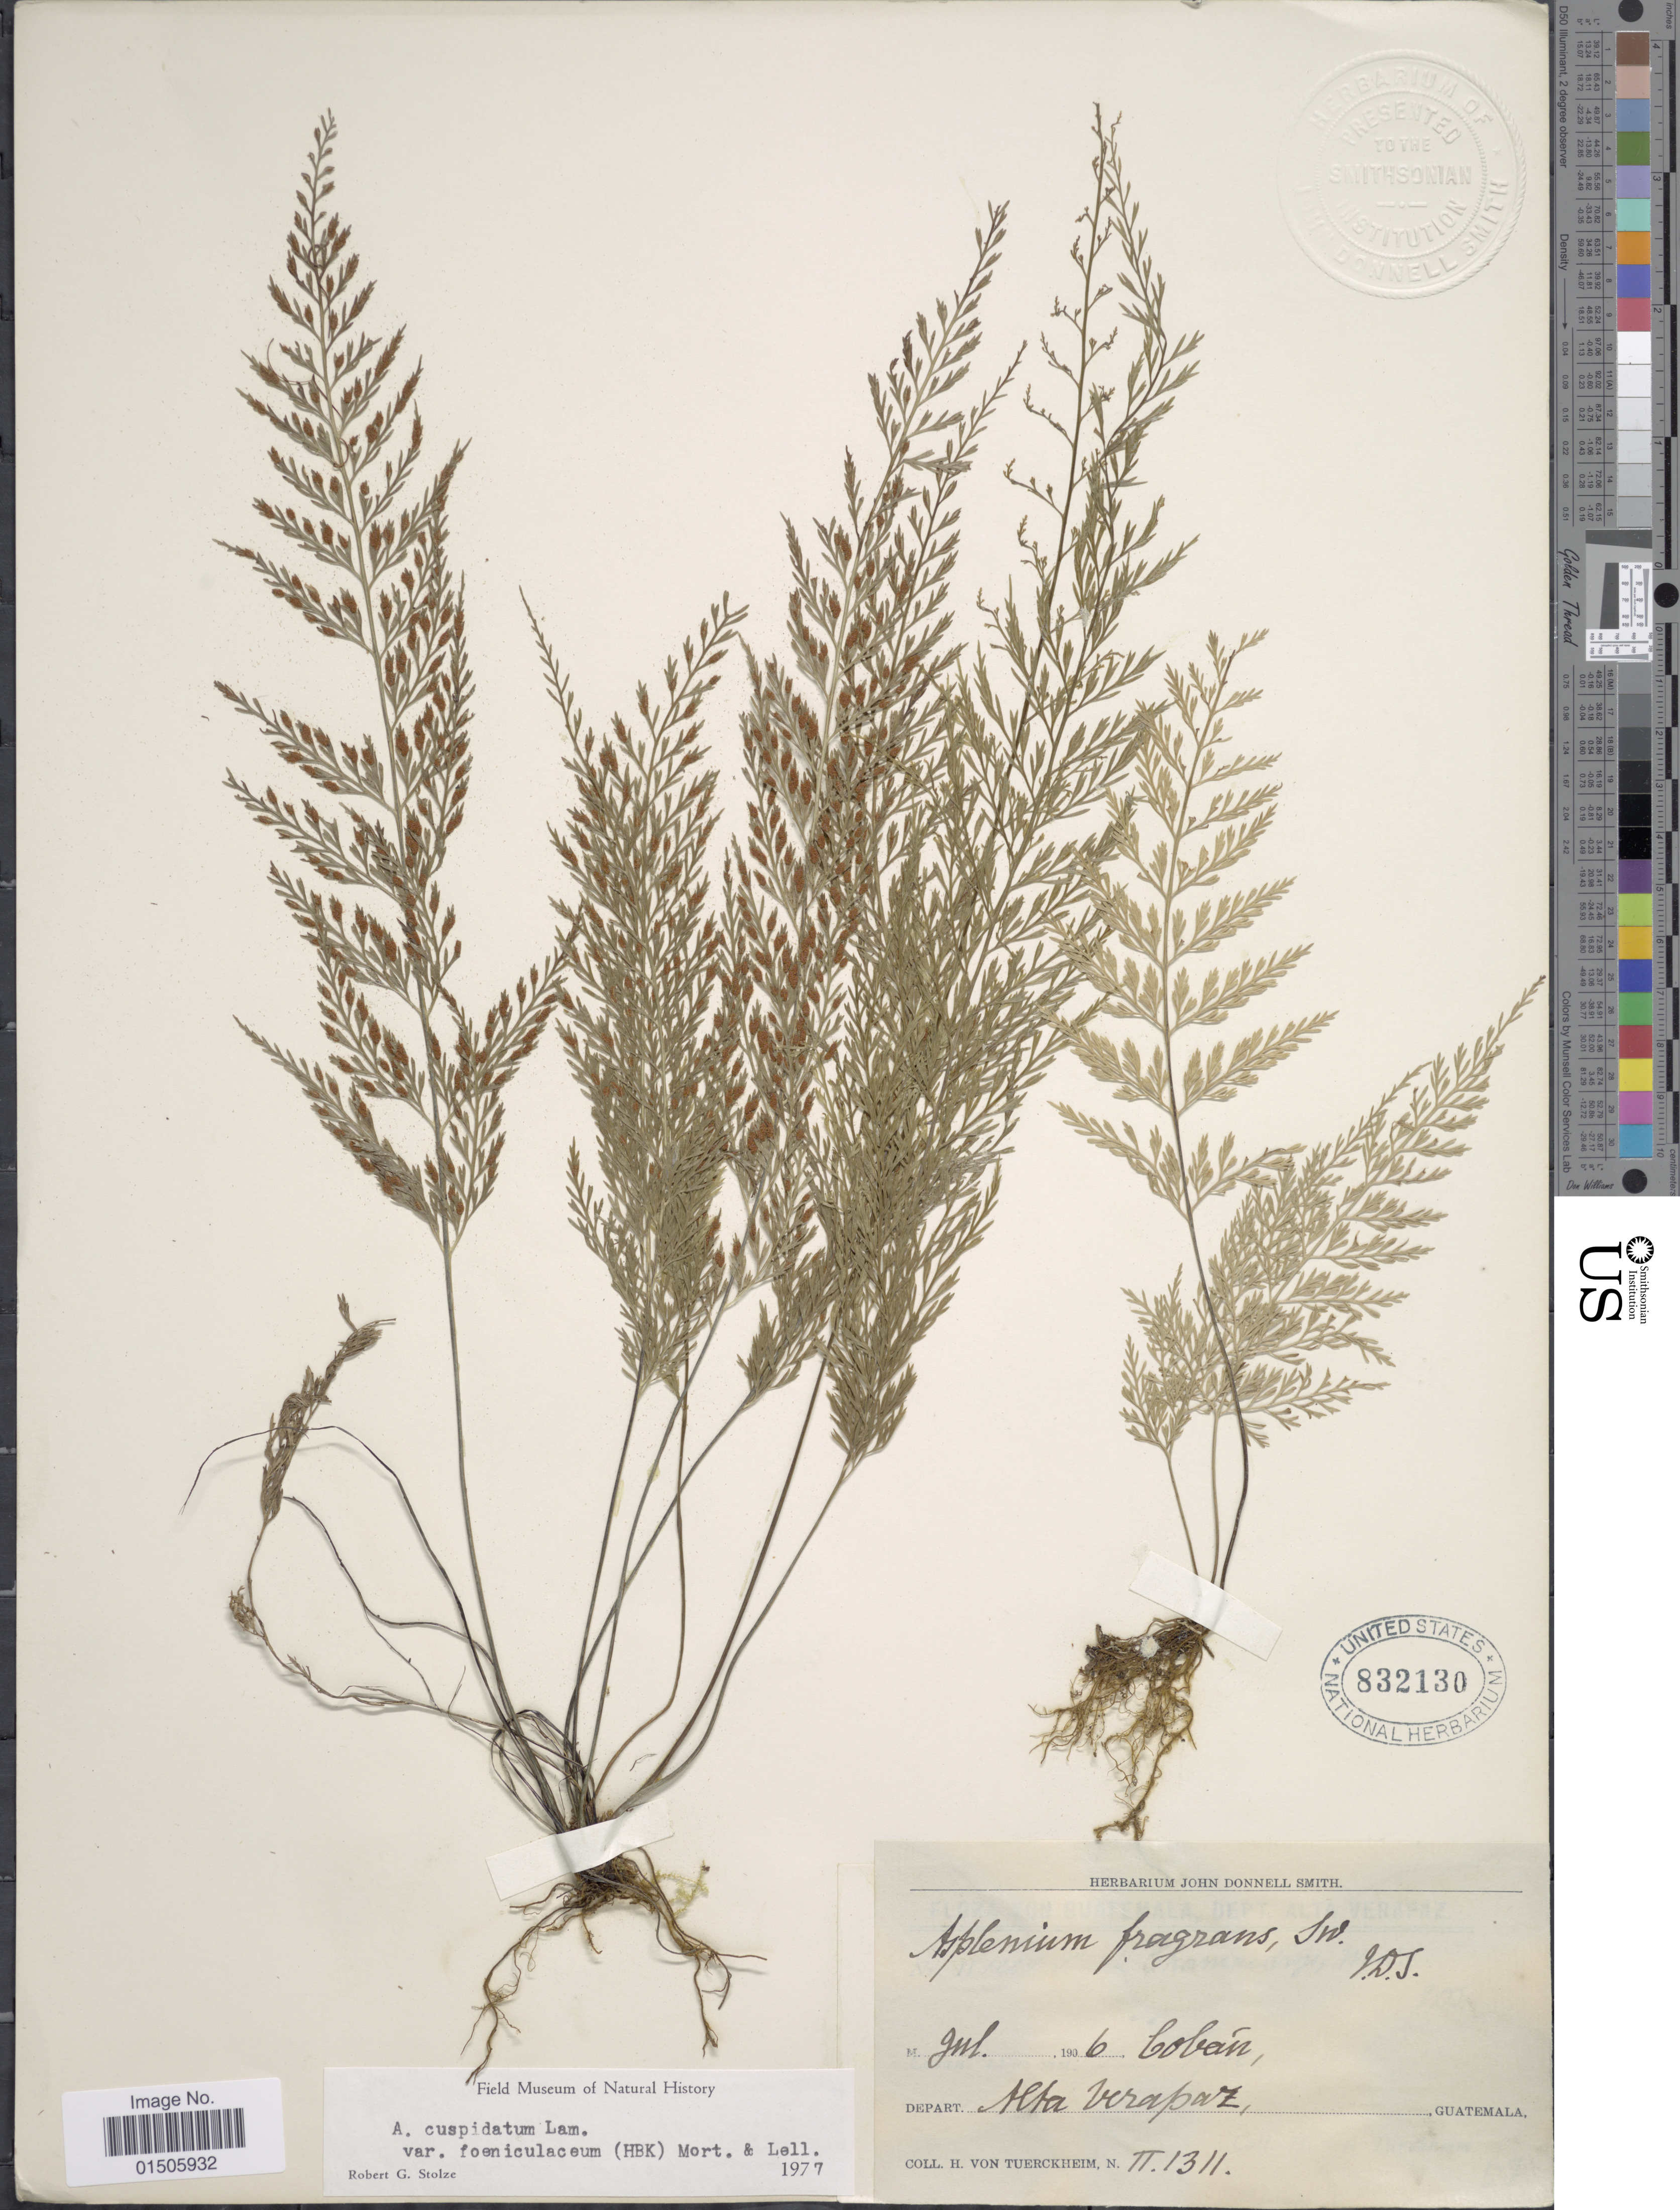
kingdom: Plantae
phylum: Tracheophyta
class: Polypodiopsida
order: Polypodiales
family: Aspleniaceae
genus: Asplenium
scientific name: Asplenium cuspidatum var. foeniculaceum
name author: (Kunth) C.V. Morton & Lellinger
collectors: H. von Tuerckheim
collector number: II1311*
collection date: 1906-07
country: Guatemala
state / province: Alta Verapaz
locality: Coban. Depart Alta Verapaz.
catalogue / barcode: US 832130